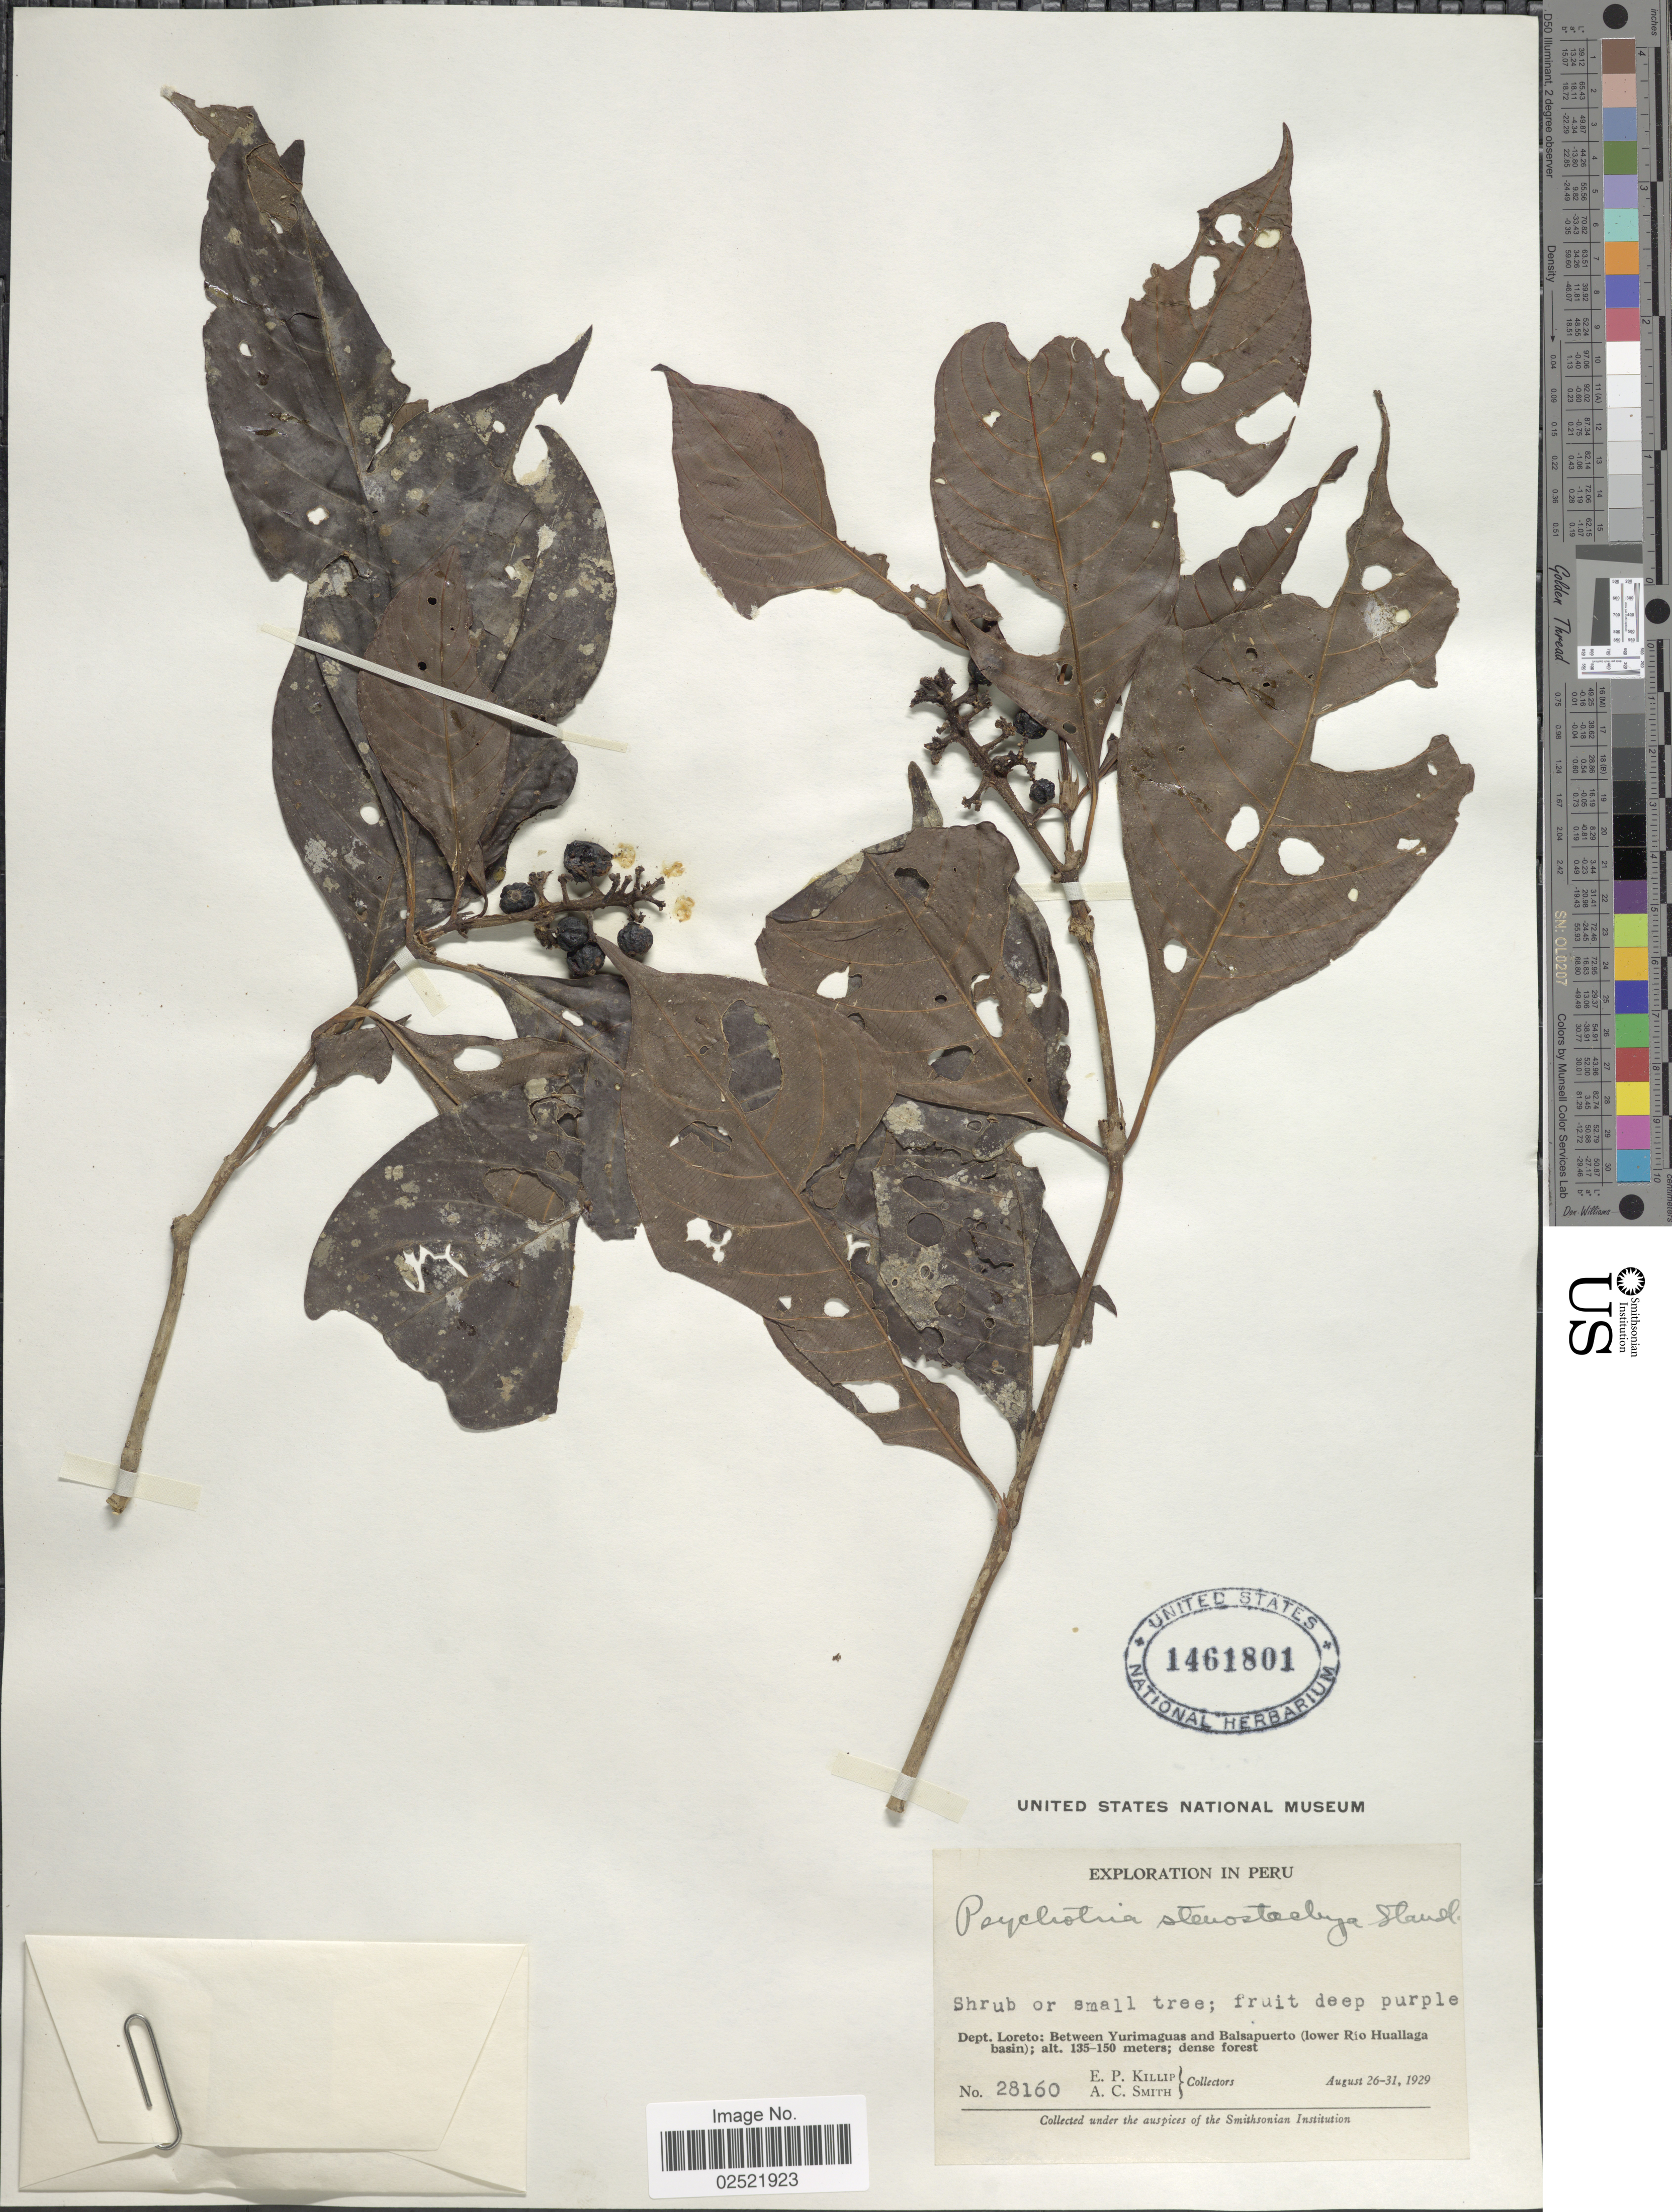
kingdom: Plantae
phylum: Tracheophyta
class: Magnoliopsida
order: Gentianales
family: Rubiaceae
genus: Psychotria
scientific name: Psychotria stenostachya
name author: Standl.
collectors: E. P. Killip & A. C. Smith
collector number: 28160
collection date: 1929-08-26/1929-08-31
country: Peru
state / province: Loreto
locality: Between Yurimaguas and Balsapuerto (lower Rio Huallaga basin)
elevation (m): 135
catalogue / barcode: US 14618014